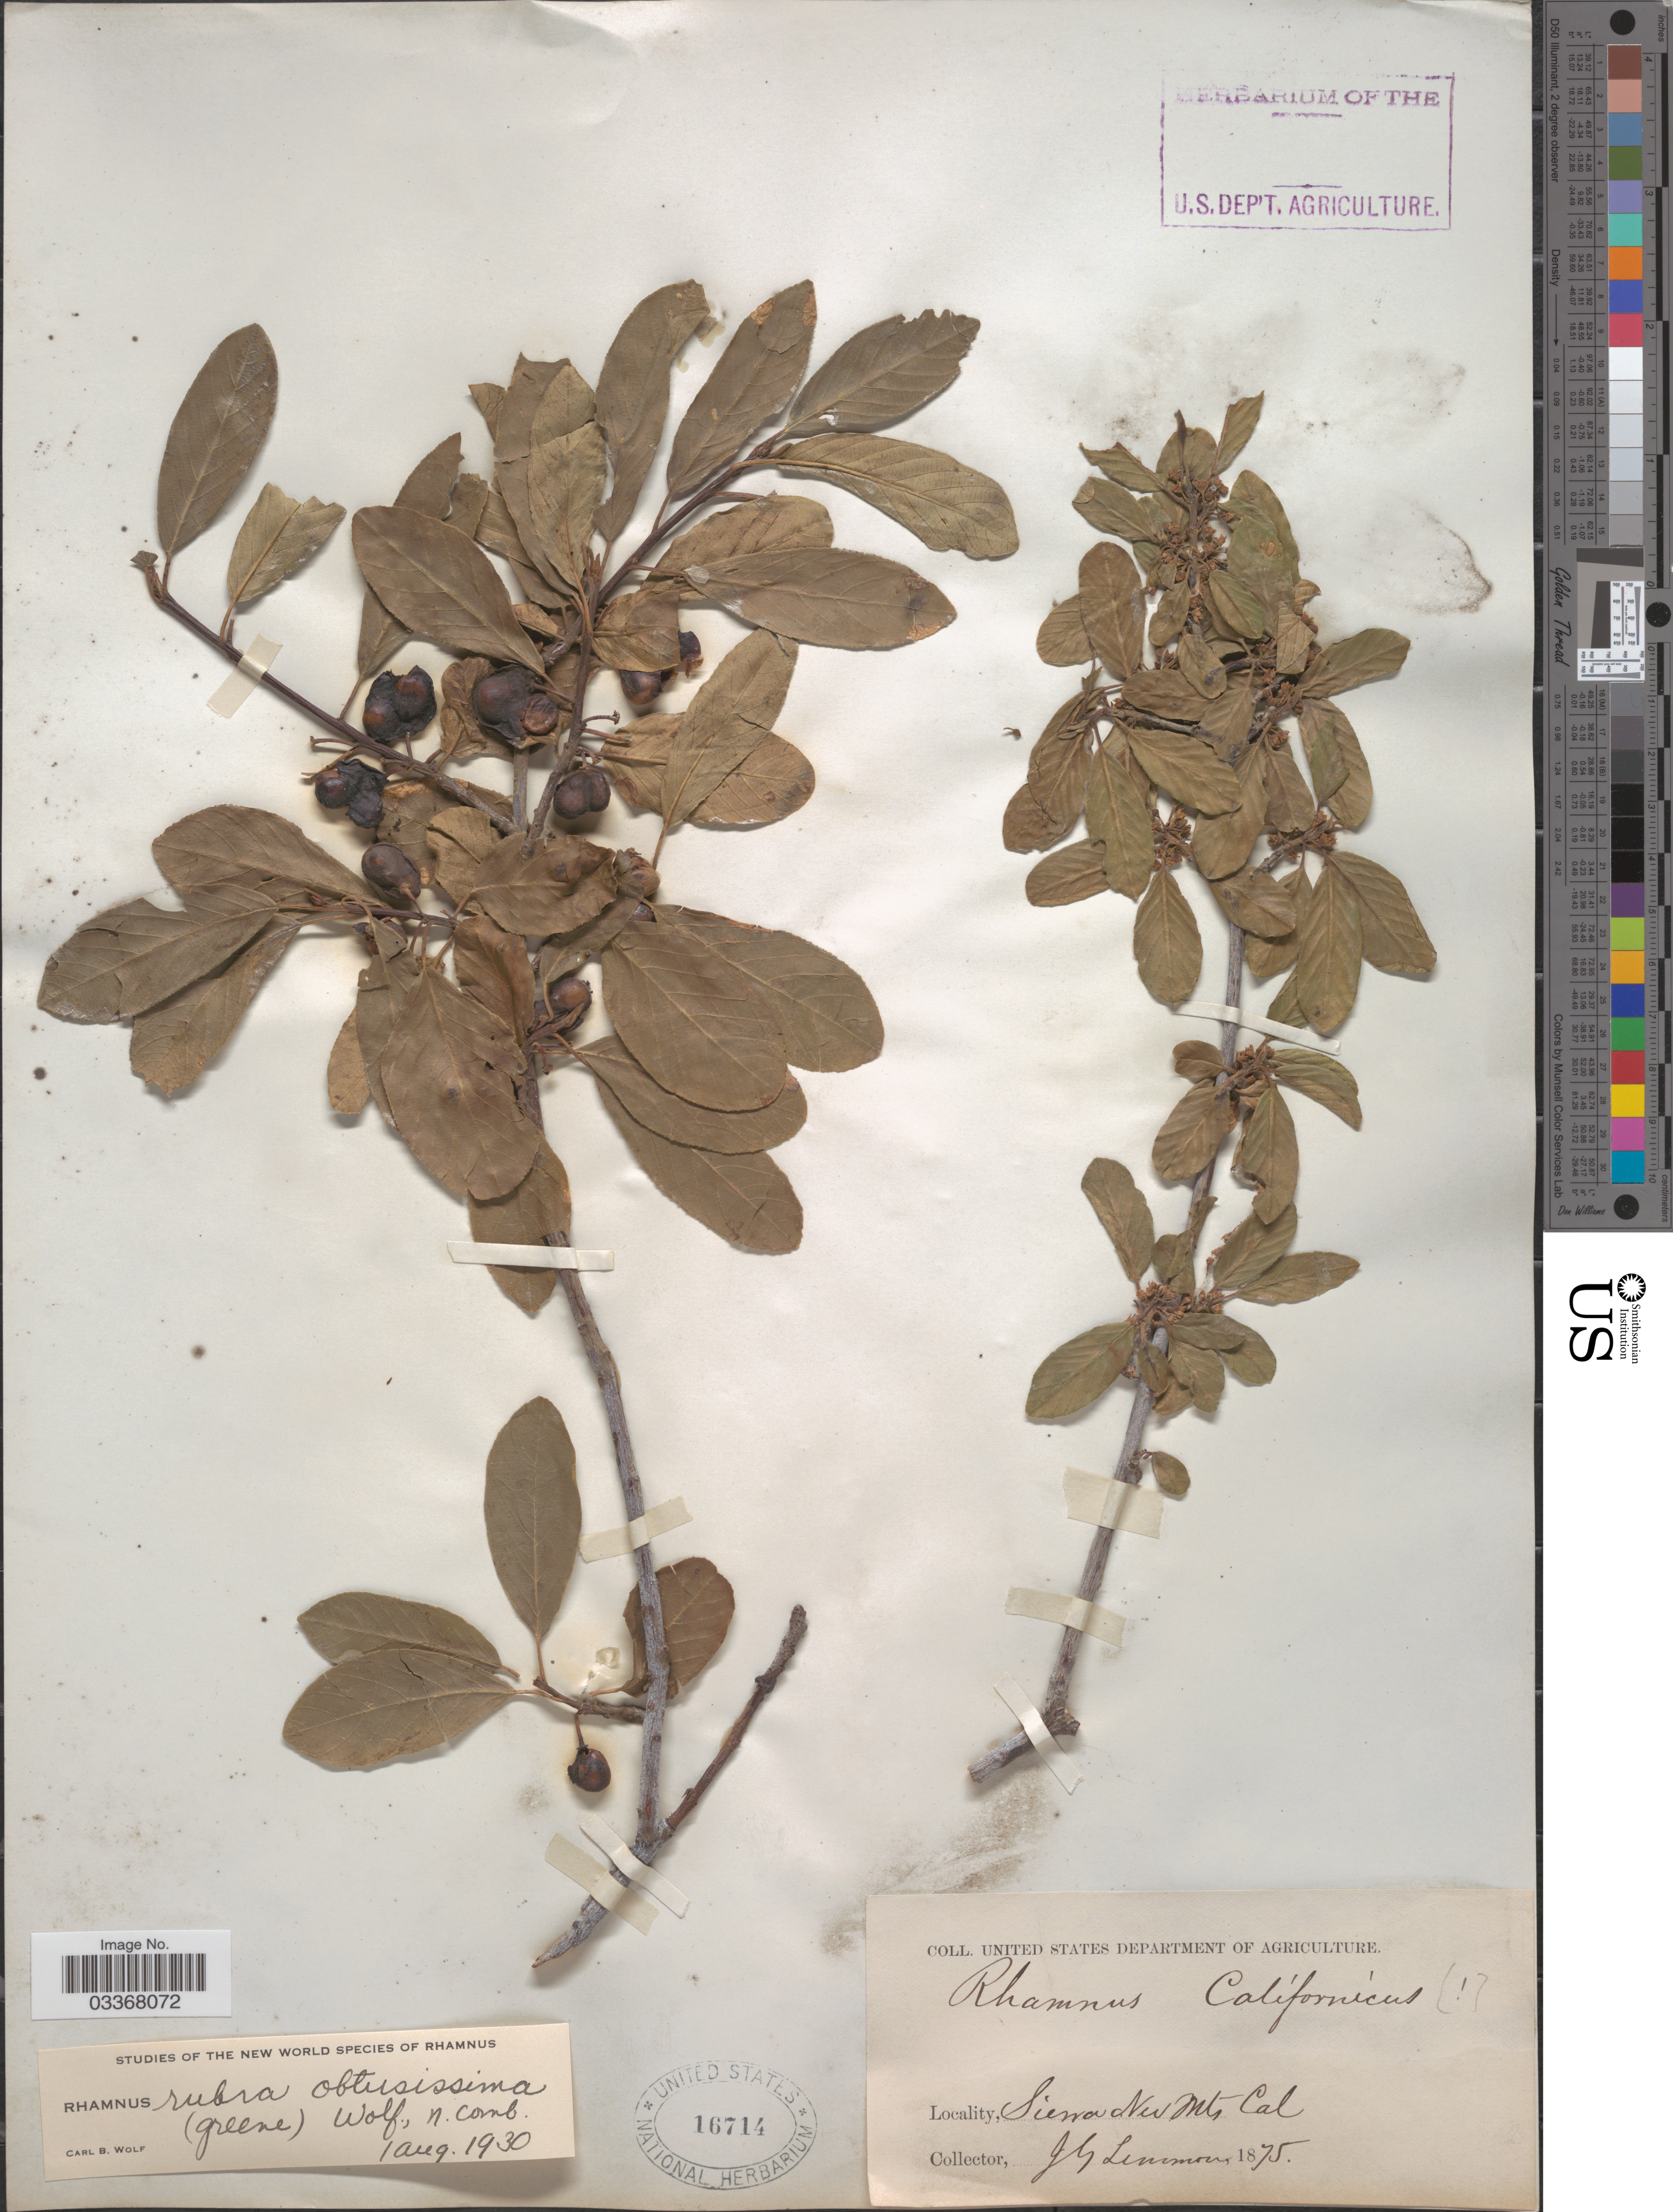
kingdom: Plantae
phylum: Tracheophyta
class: Magnoliopsida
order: Rosales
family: Rhamnaceae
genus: Frangula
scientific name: Frangula rubra subsp. obtusissima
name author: (Greene) Kartesz & Gandhi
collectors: J. Lemmon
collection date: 1875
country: United States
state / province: California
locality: Sierra Nev Mts.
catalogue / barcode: US 16714